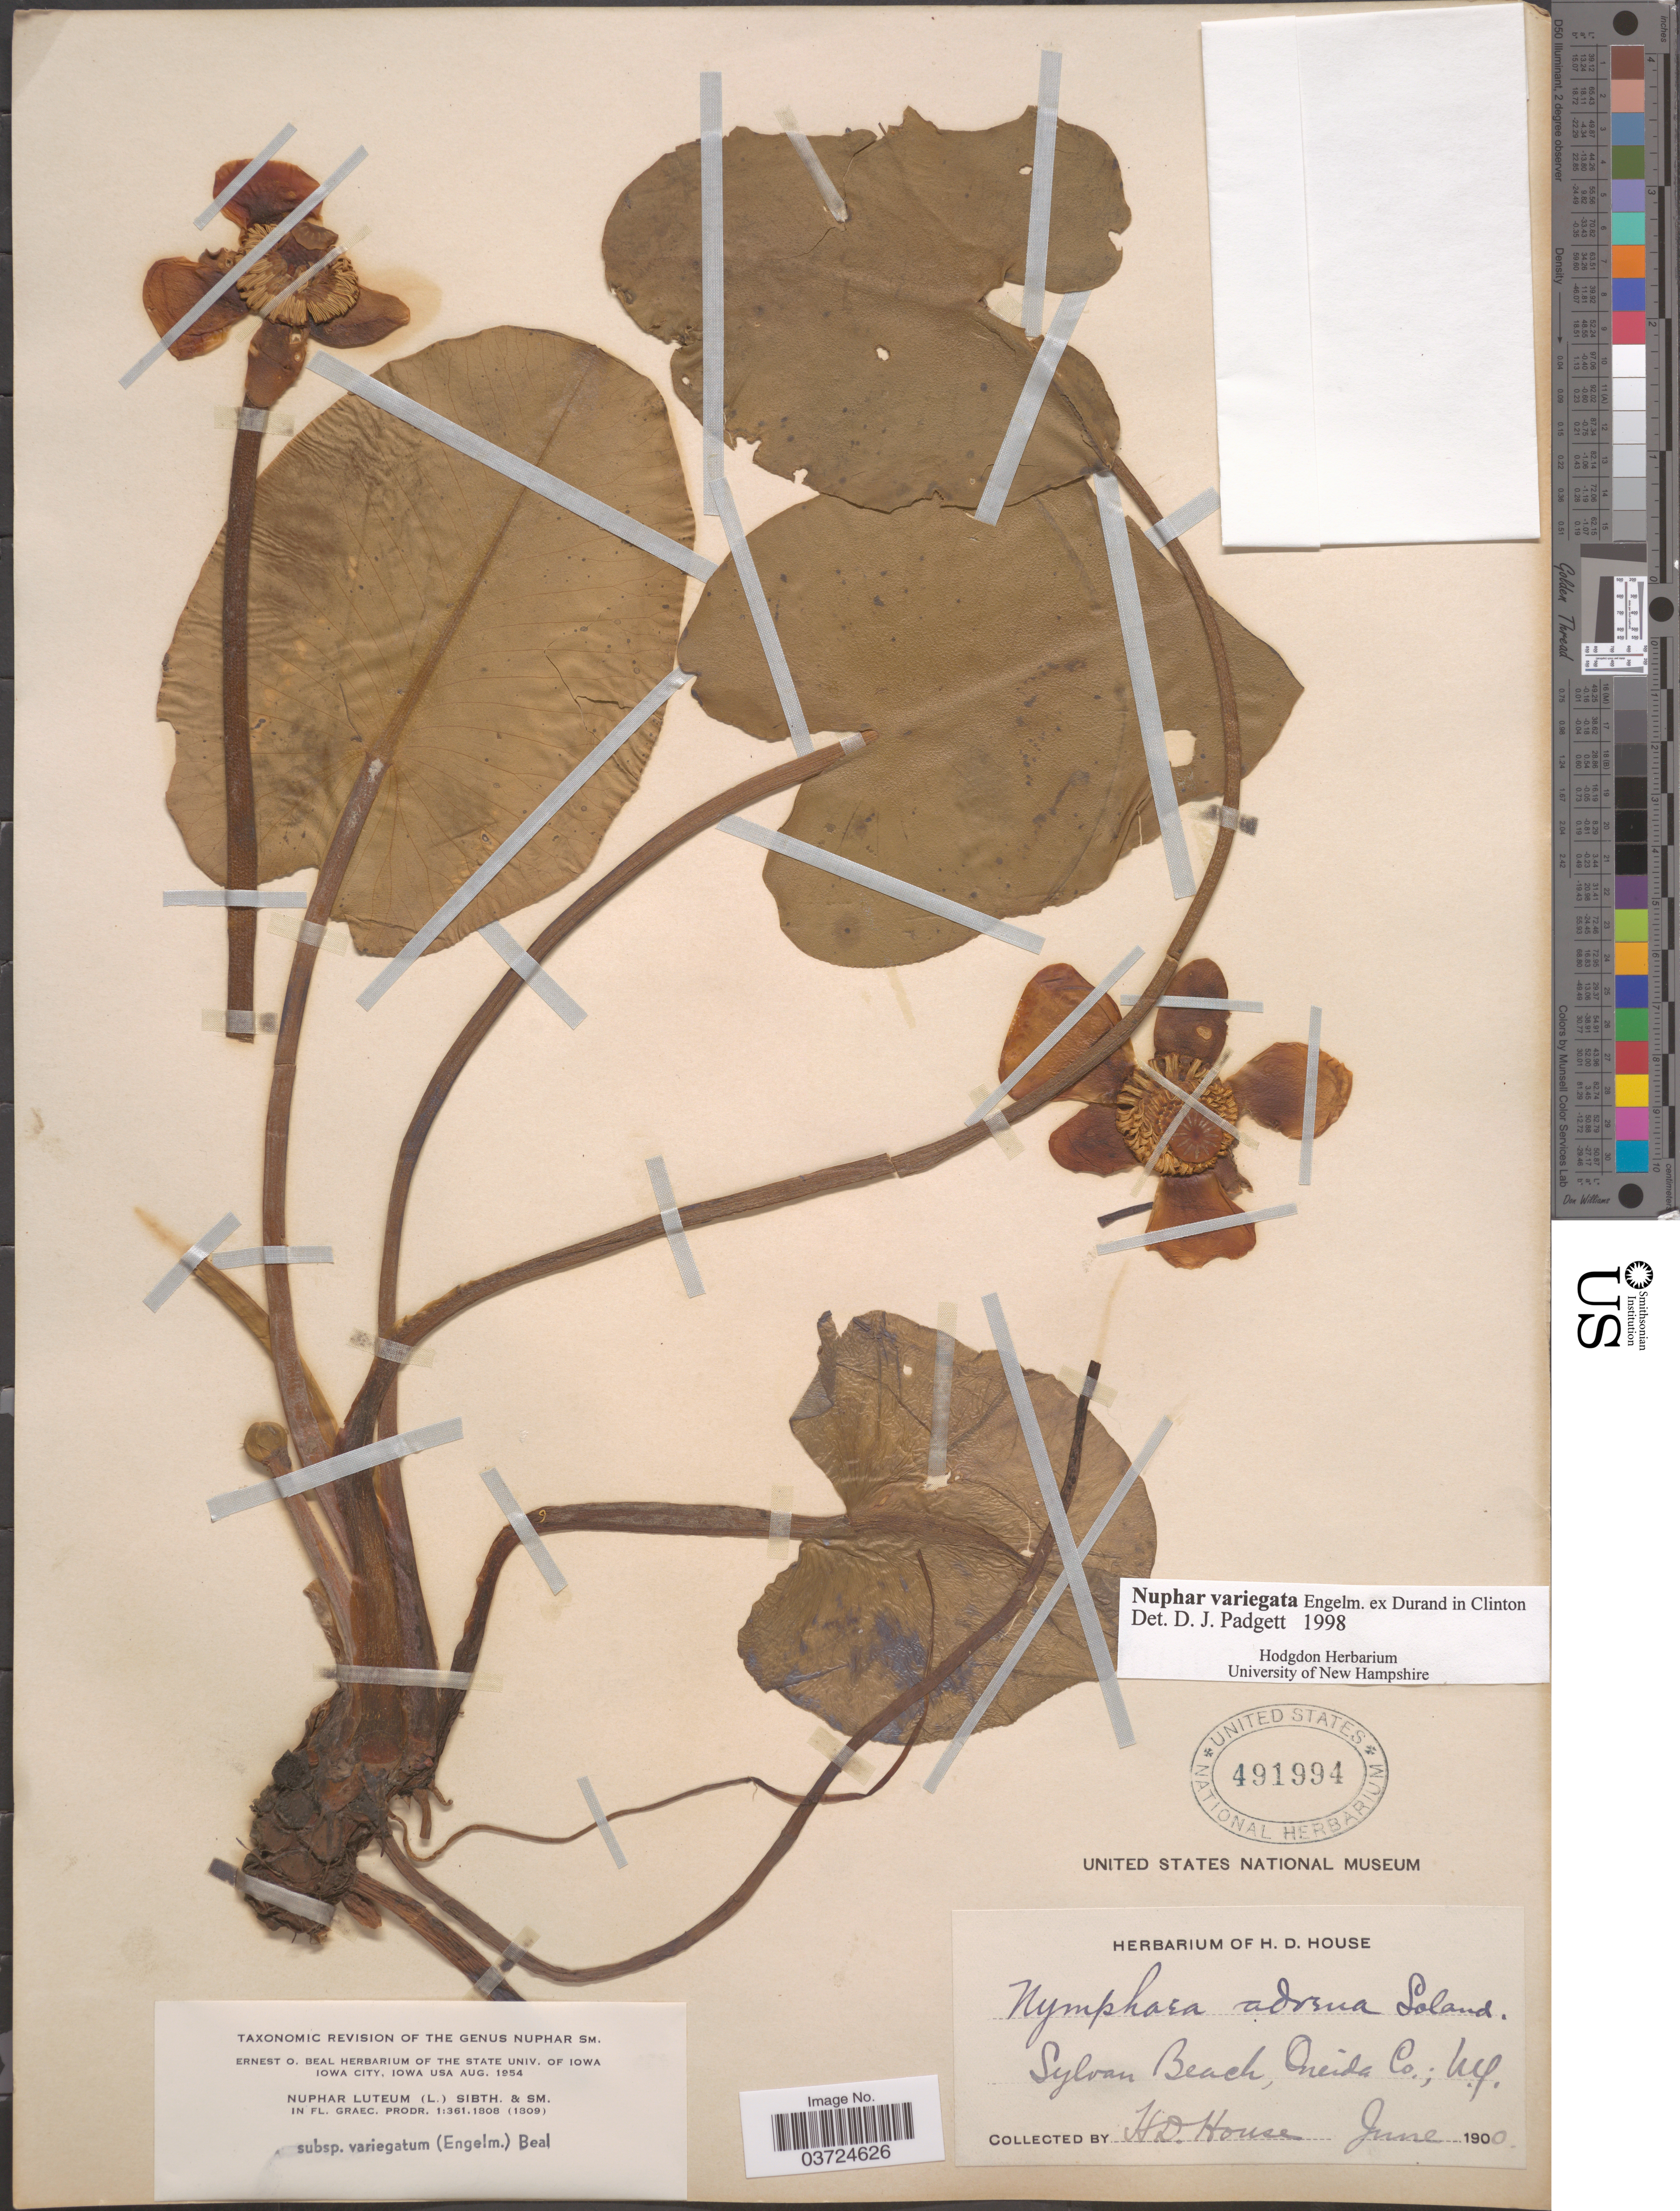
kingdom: Plantae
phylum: Tracheophyta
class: Magnoliopsida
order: Nymphaeales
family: Nymphaeaceae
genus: Nuphar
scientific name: Nuphar variegata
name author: Engelm. ex Durand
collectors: H. D. House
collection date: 1900-06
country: United States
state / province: New York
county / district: Oneida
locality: Sylvan Beach, Oneida Co.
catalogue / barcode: US 491994